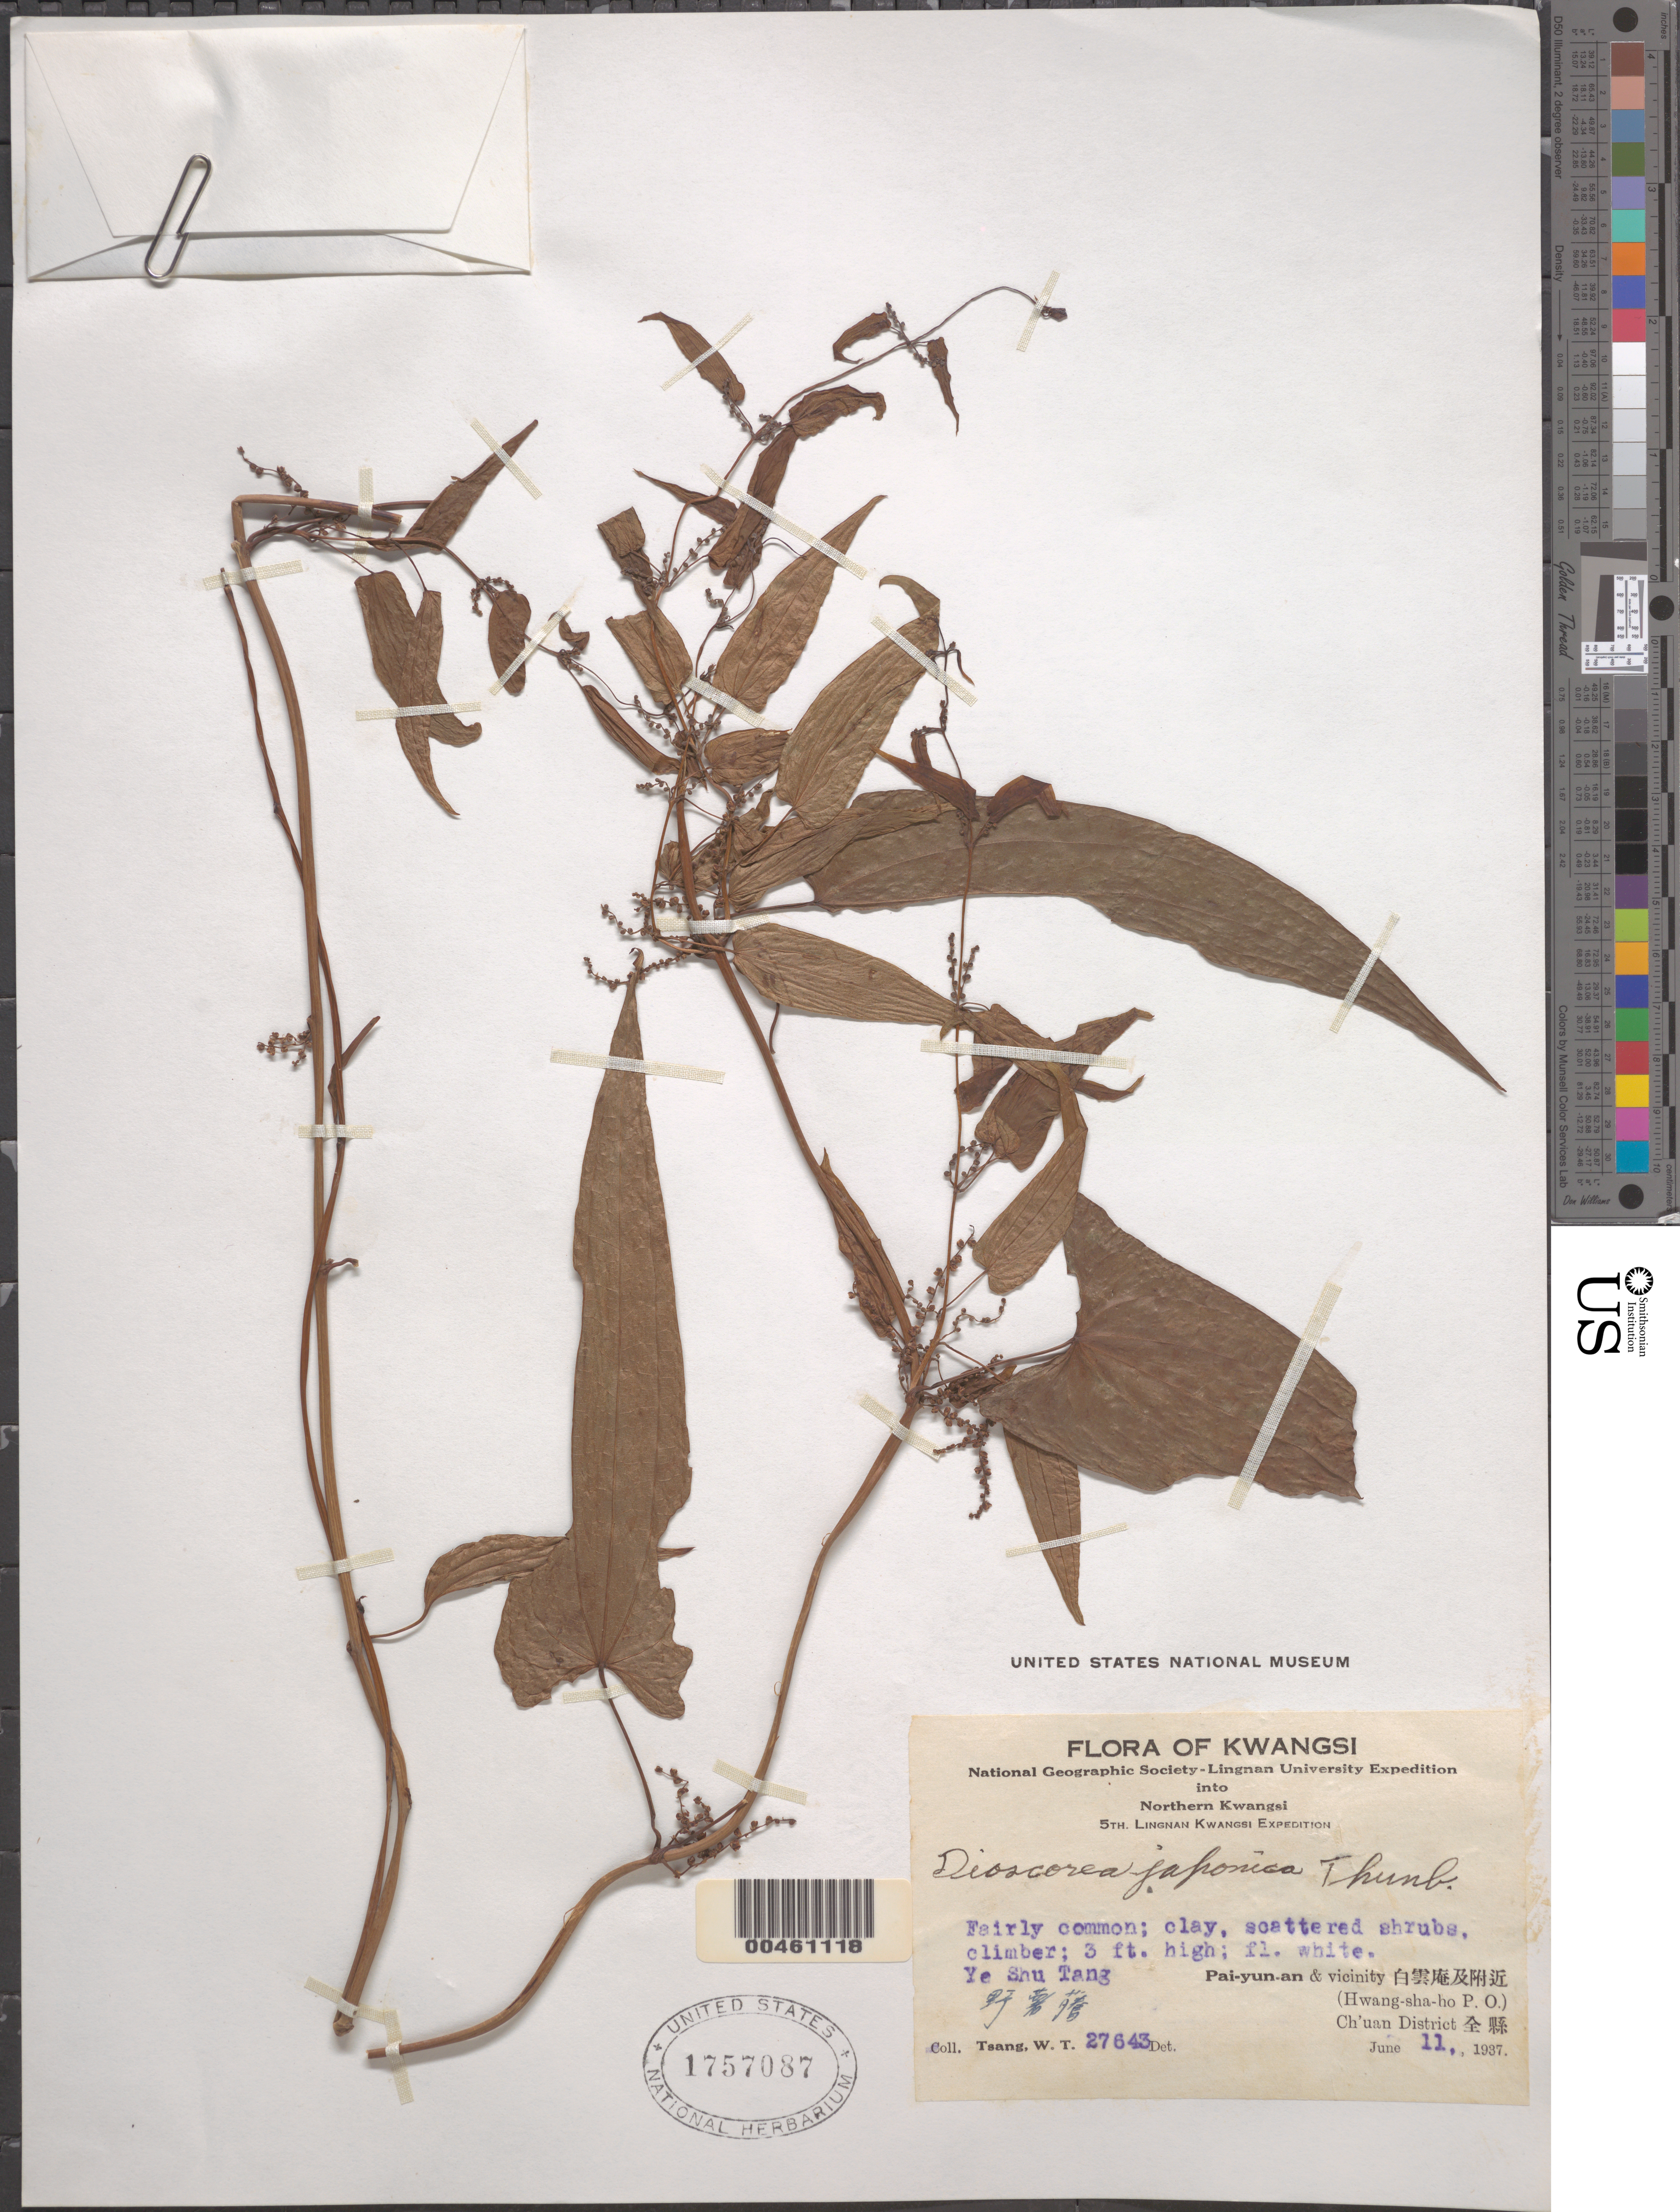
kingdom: Plantae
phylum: Tracheophyta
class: Liliopsida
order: Dioscoreales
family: Dioscoreaceae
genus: Dioscorea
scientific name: Dioscorea japonica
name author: Thunb.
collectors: W. T. Tsang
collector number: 27643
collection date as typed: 11 Jun 1937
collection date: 1937-06-11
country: China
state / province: Guangxi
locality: Pai-yun-an & vicinity (Hwang-sha-ho P.O.), Ch'uan District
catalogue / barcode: US 1757087